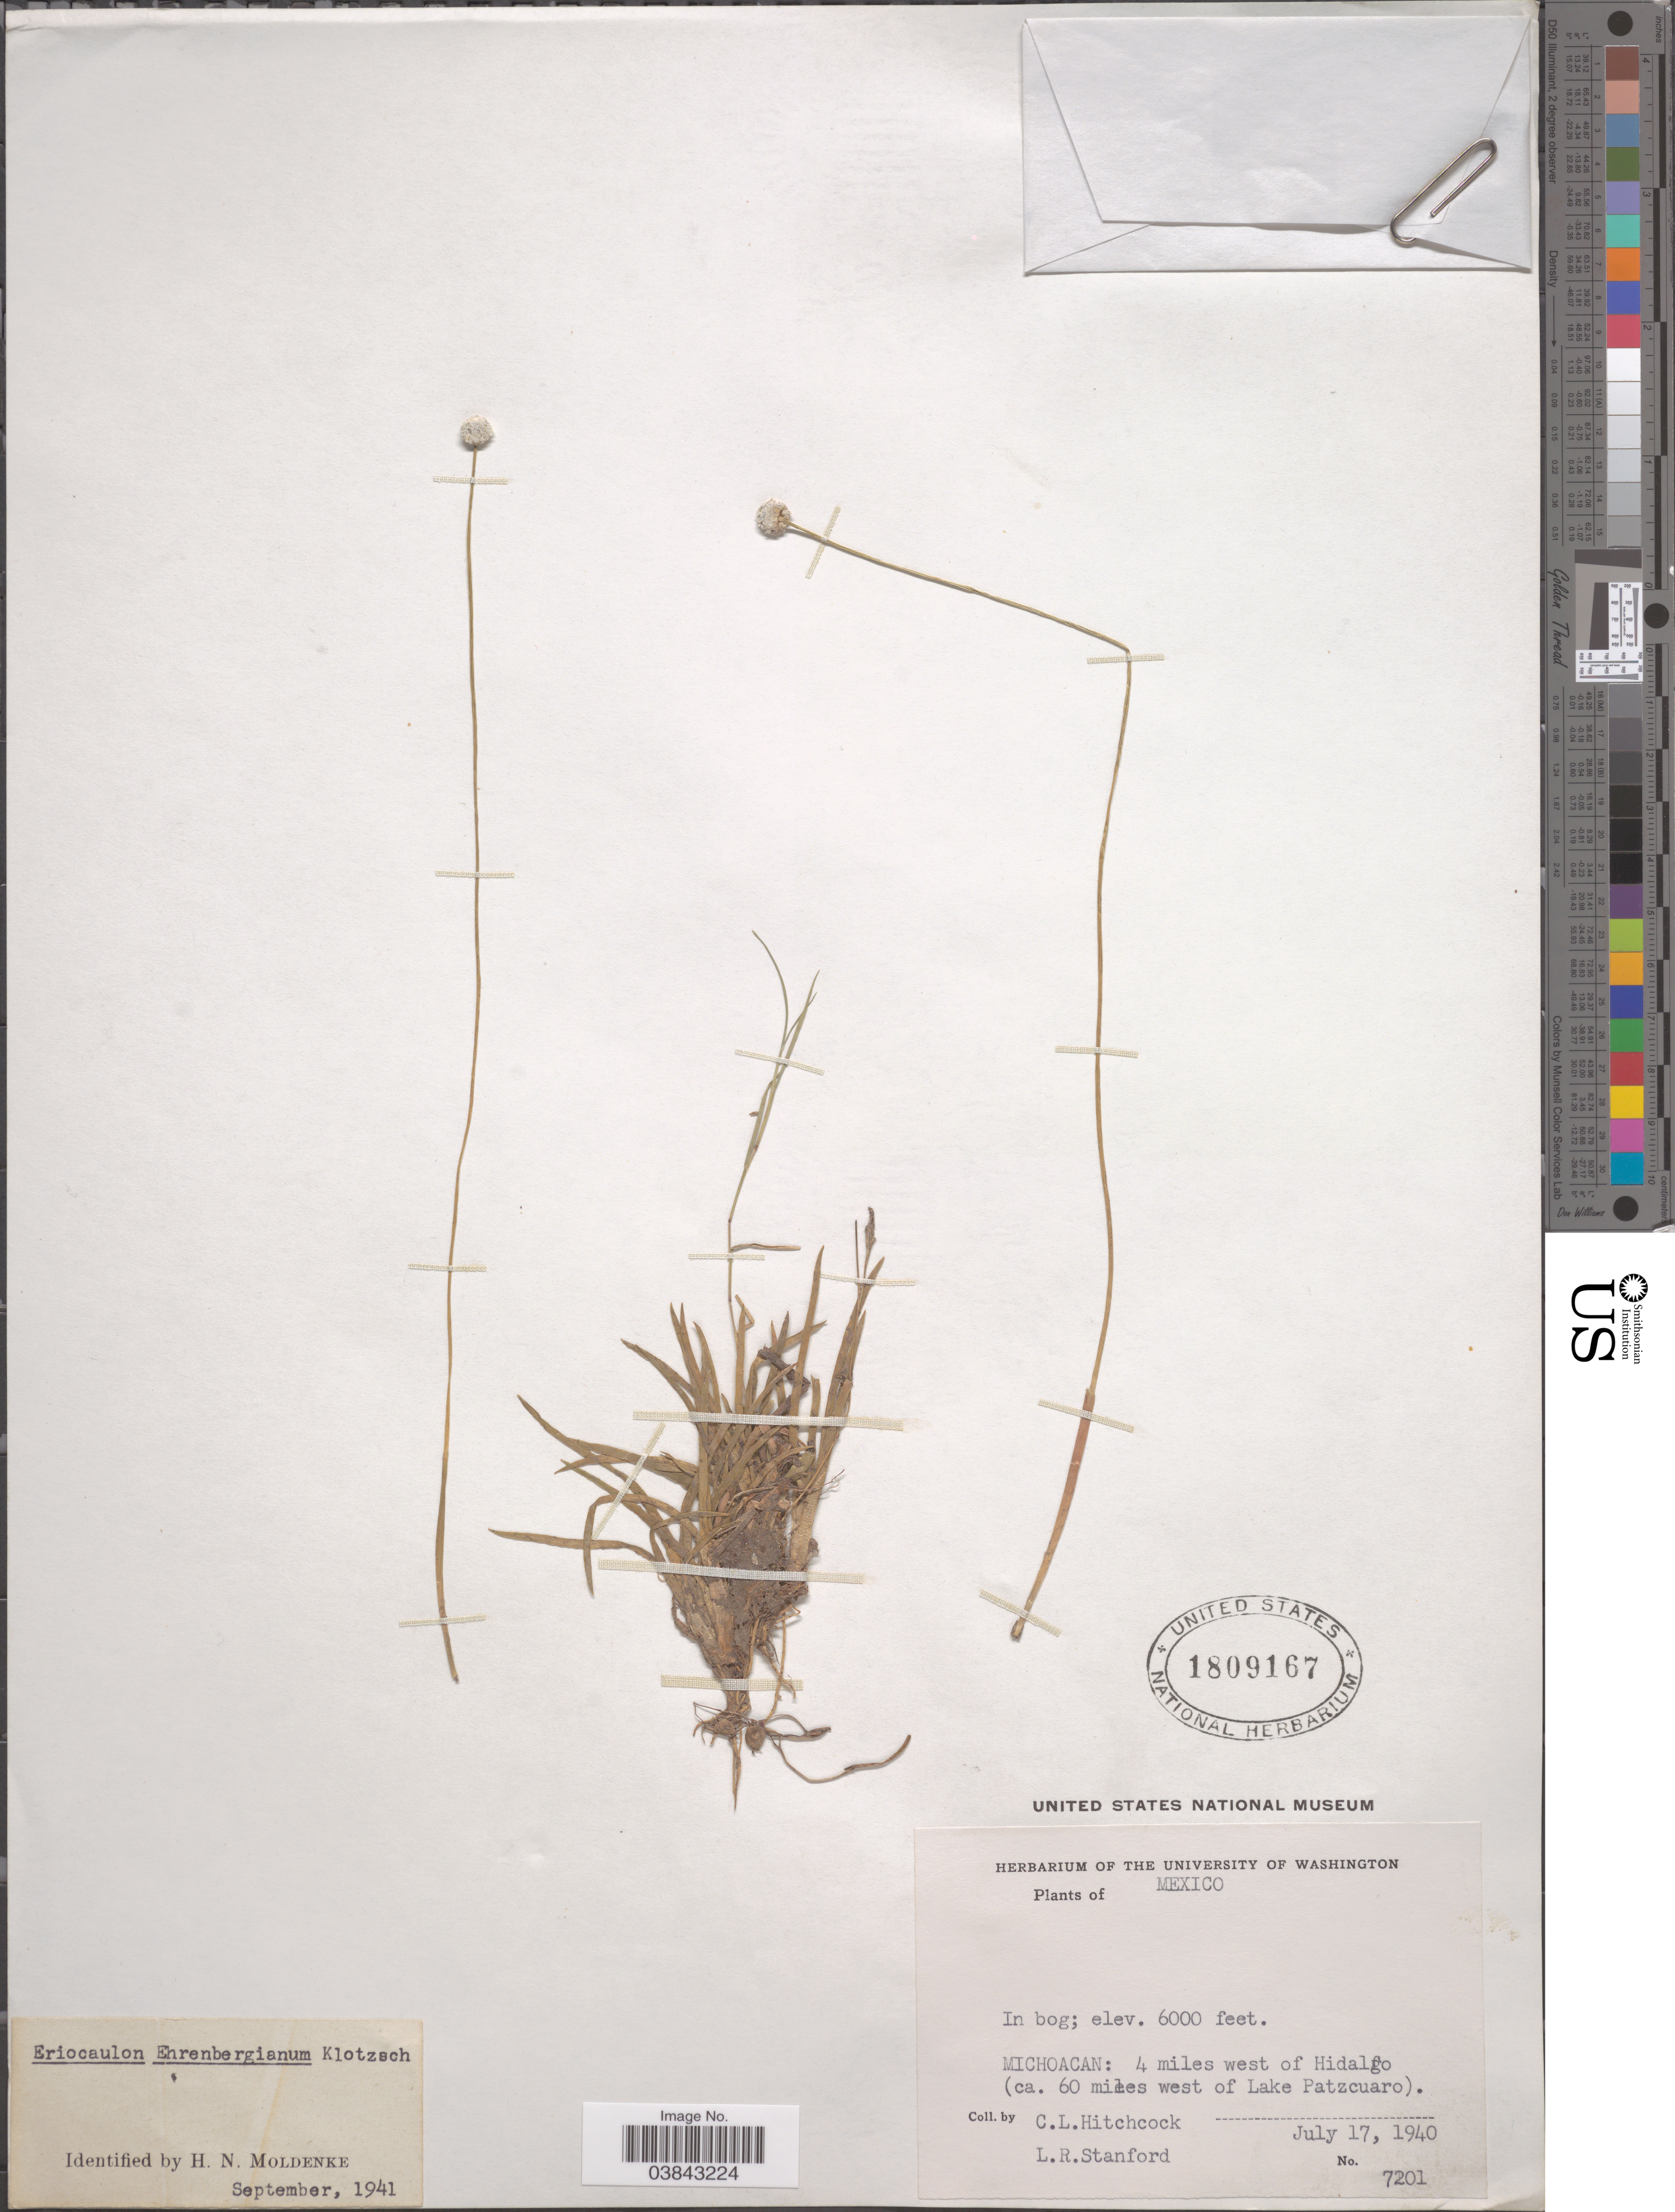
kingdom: Plantae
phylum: Tracheophyta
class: Liliopsida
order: Poales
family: Eriocaulaceae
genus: Eriocaulon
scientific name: Eriocaulon ehrenbergianum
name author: Klotzsch ex Körn. in Mart.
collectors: C. L. Hitchcock & L. R. Stanford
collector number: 7201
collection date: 1940-07-17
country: Mexico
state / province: Michoacán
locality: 4 miles west of Hidalgo (ca. 60 miles west of Lake Patzcuaro).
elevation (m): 1829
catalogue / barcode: US 1809167